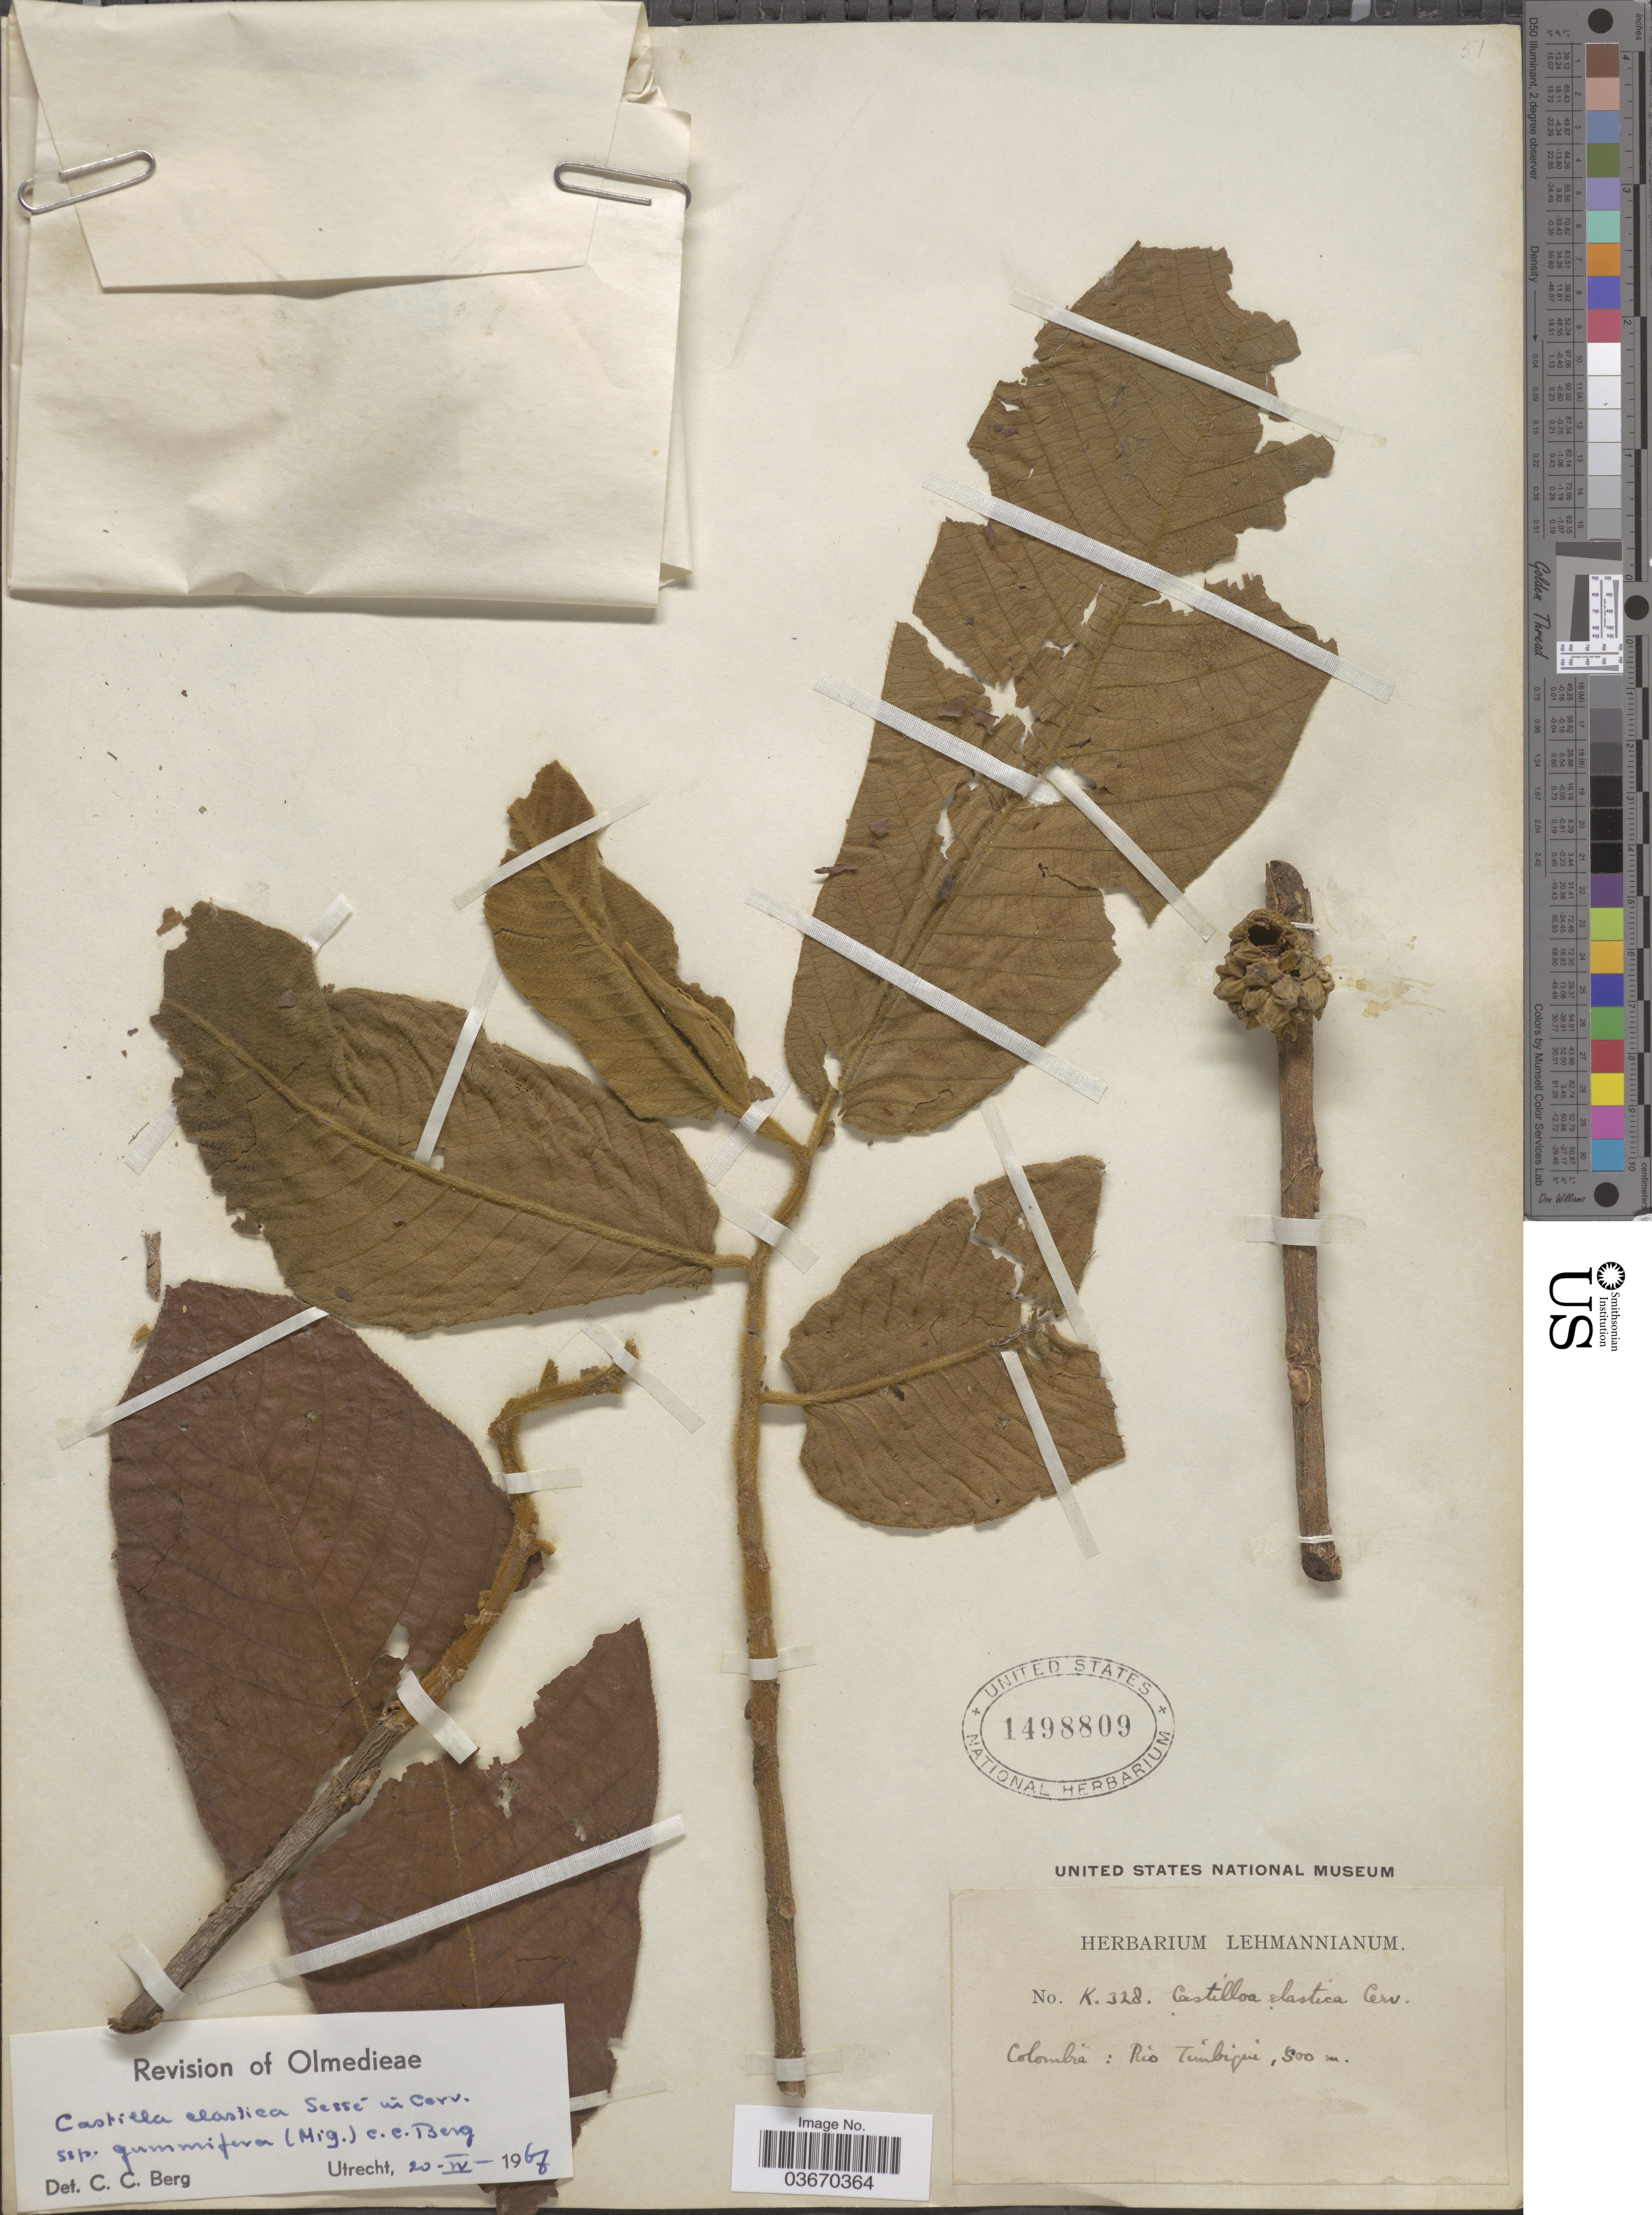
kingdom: Plantae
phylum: Tracheophyta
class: Magnoliopsida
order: Rosales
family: Moraceae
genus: Castilla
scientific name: Castilla elastica subsp. gummifera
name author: (Miq.) C.C. Berg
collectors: ex herb. Lehmannianum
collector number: K328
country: Colombia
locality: Rio Timbiqui.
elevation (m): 500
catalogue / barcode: US 1498809